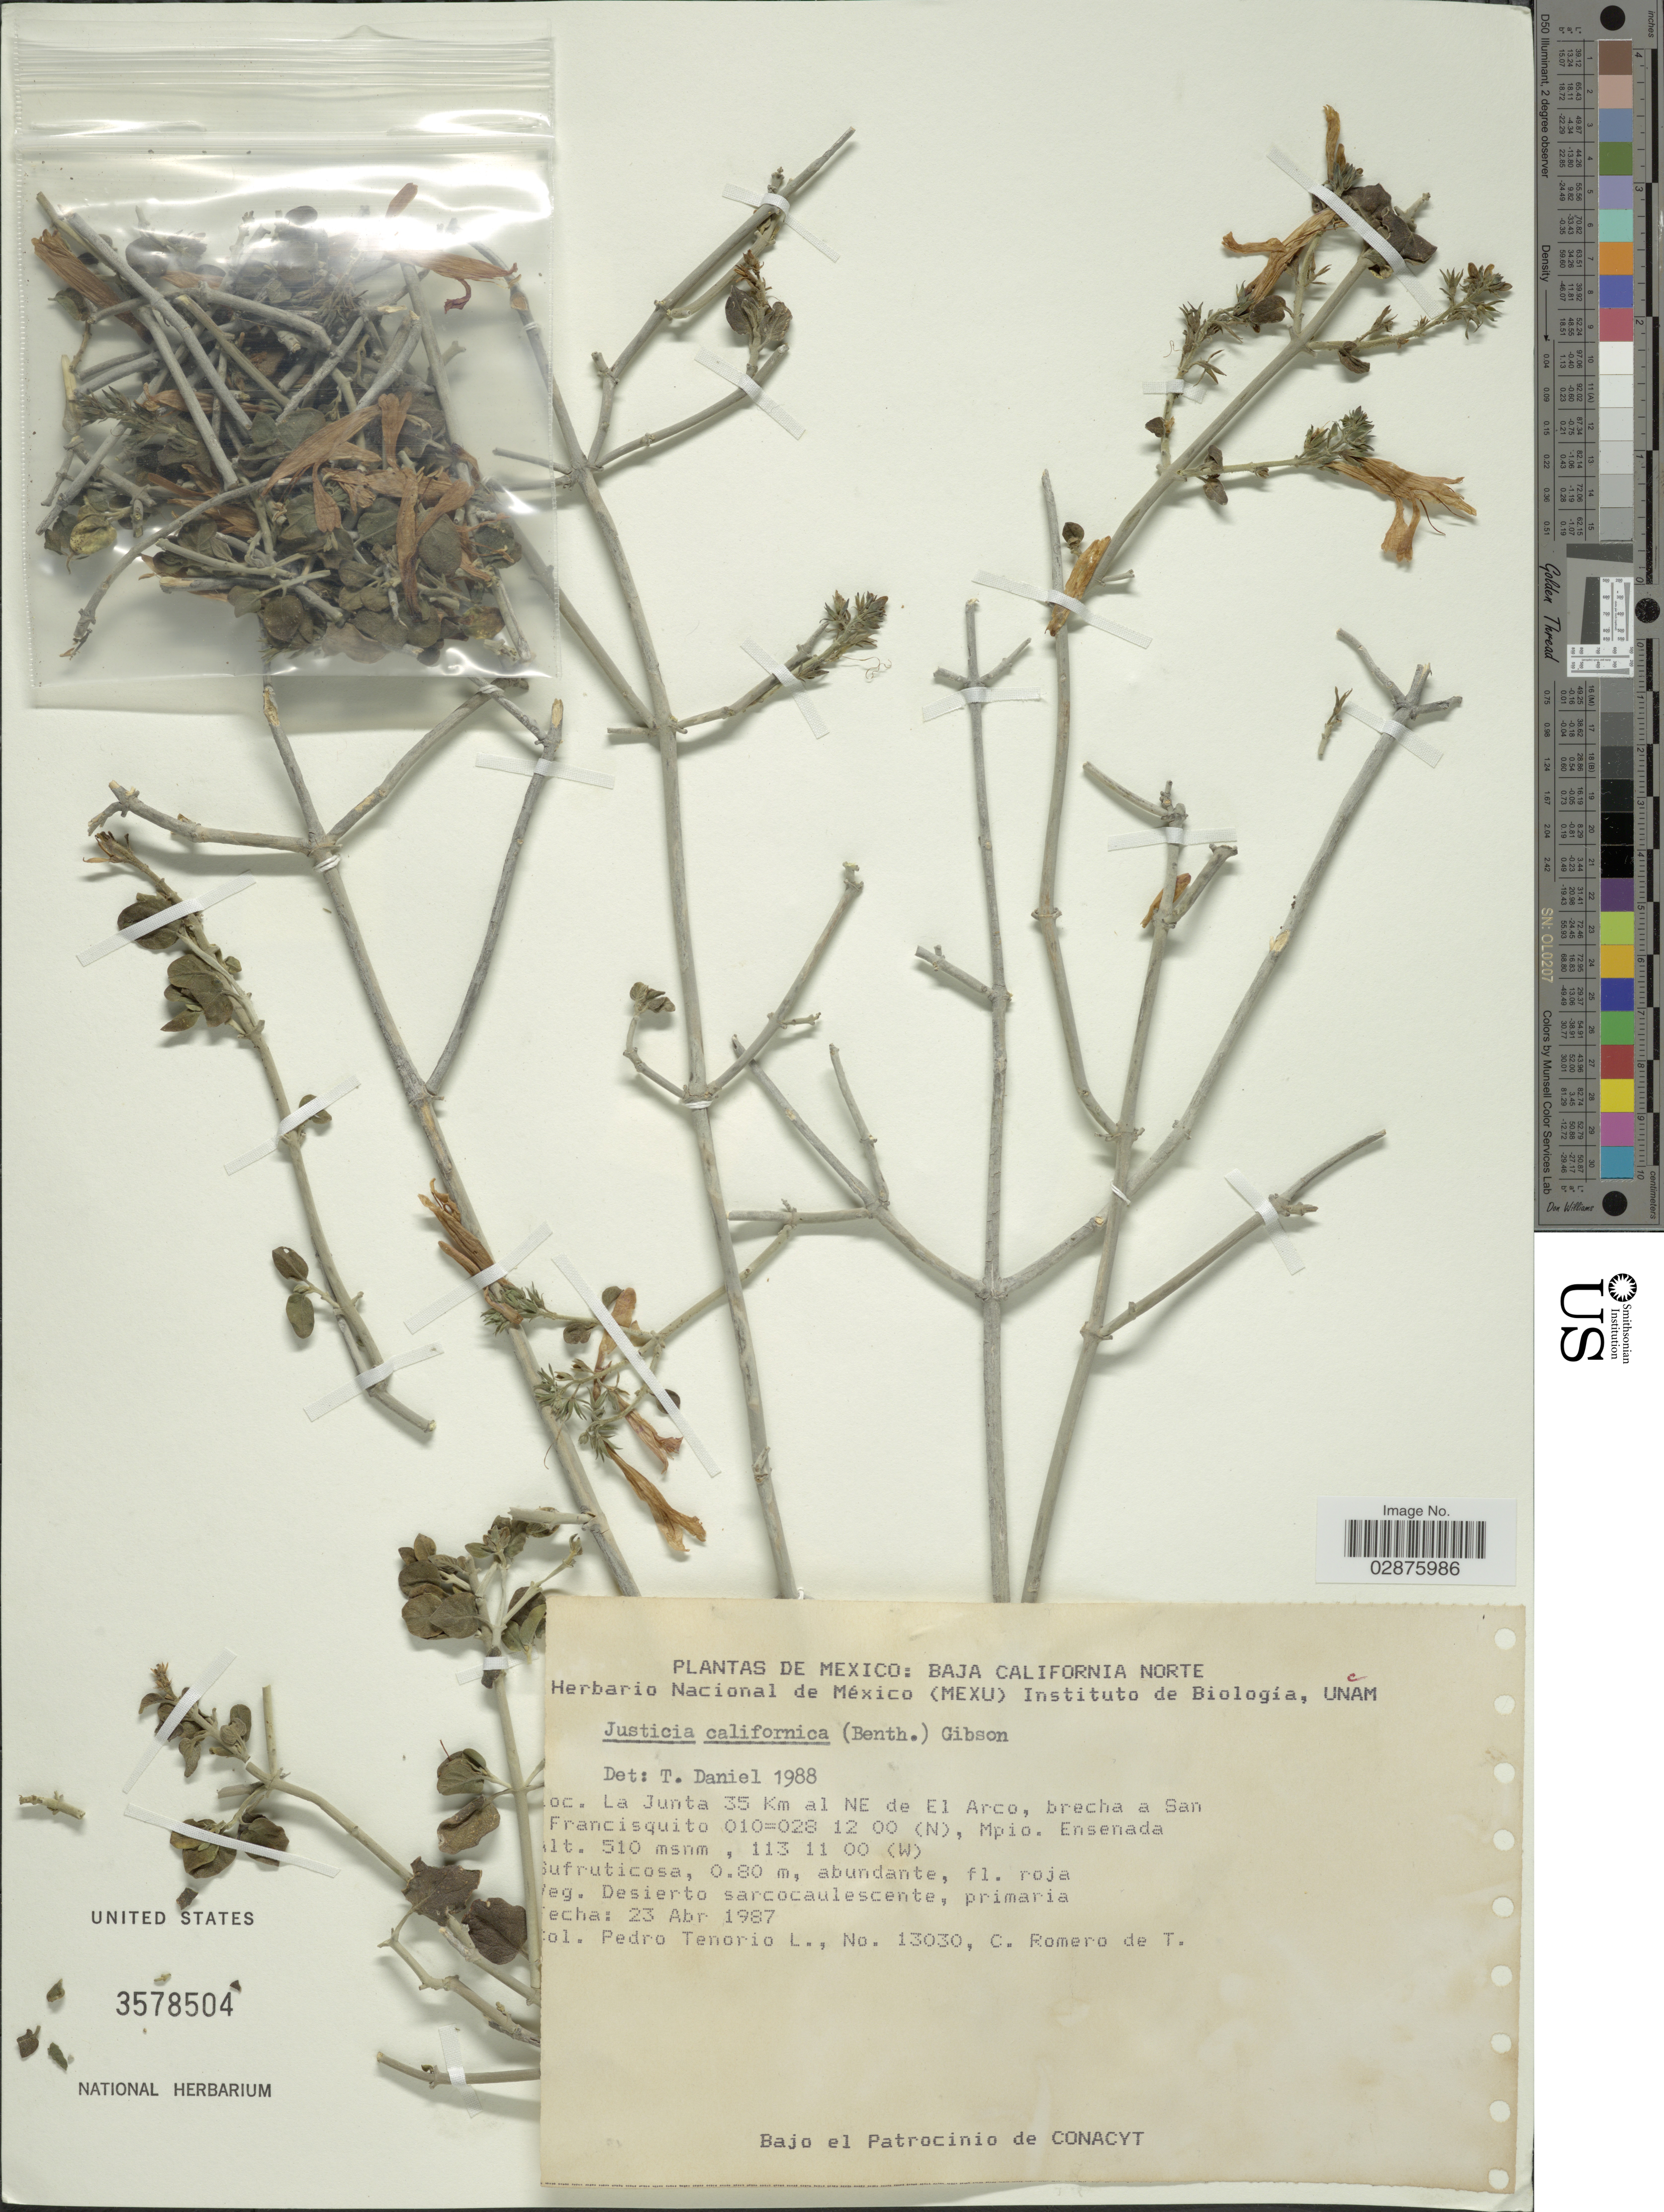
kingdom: Plantae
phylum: Tracheophyta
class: Magnoliopsida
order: Lamiales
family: Acanthaceae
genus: Justicia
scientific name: Justicia californica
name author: (Benth.) D.N. Gibson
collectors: P. Tenorio L. & C. Romero de T.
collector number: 13030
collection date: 1987-04-23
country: Mexico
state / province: Baja California Norte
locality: La Junta 35 Km al NE de El Arco, brecha en San Francisquito, Mpio. Ensenada.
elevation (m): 510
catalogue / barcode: US 3578504